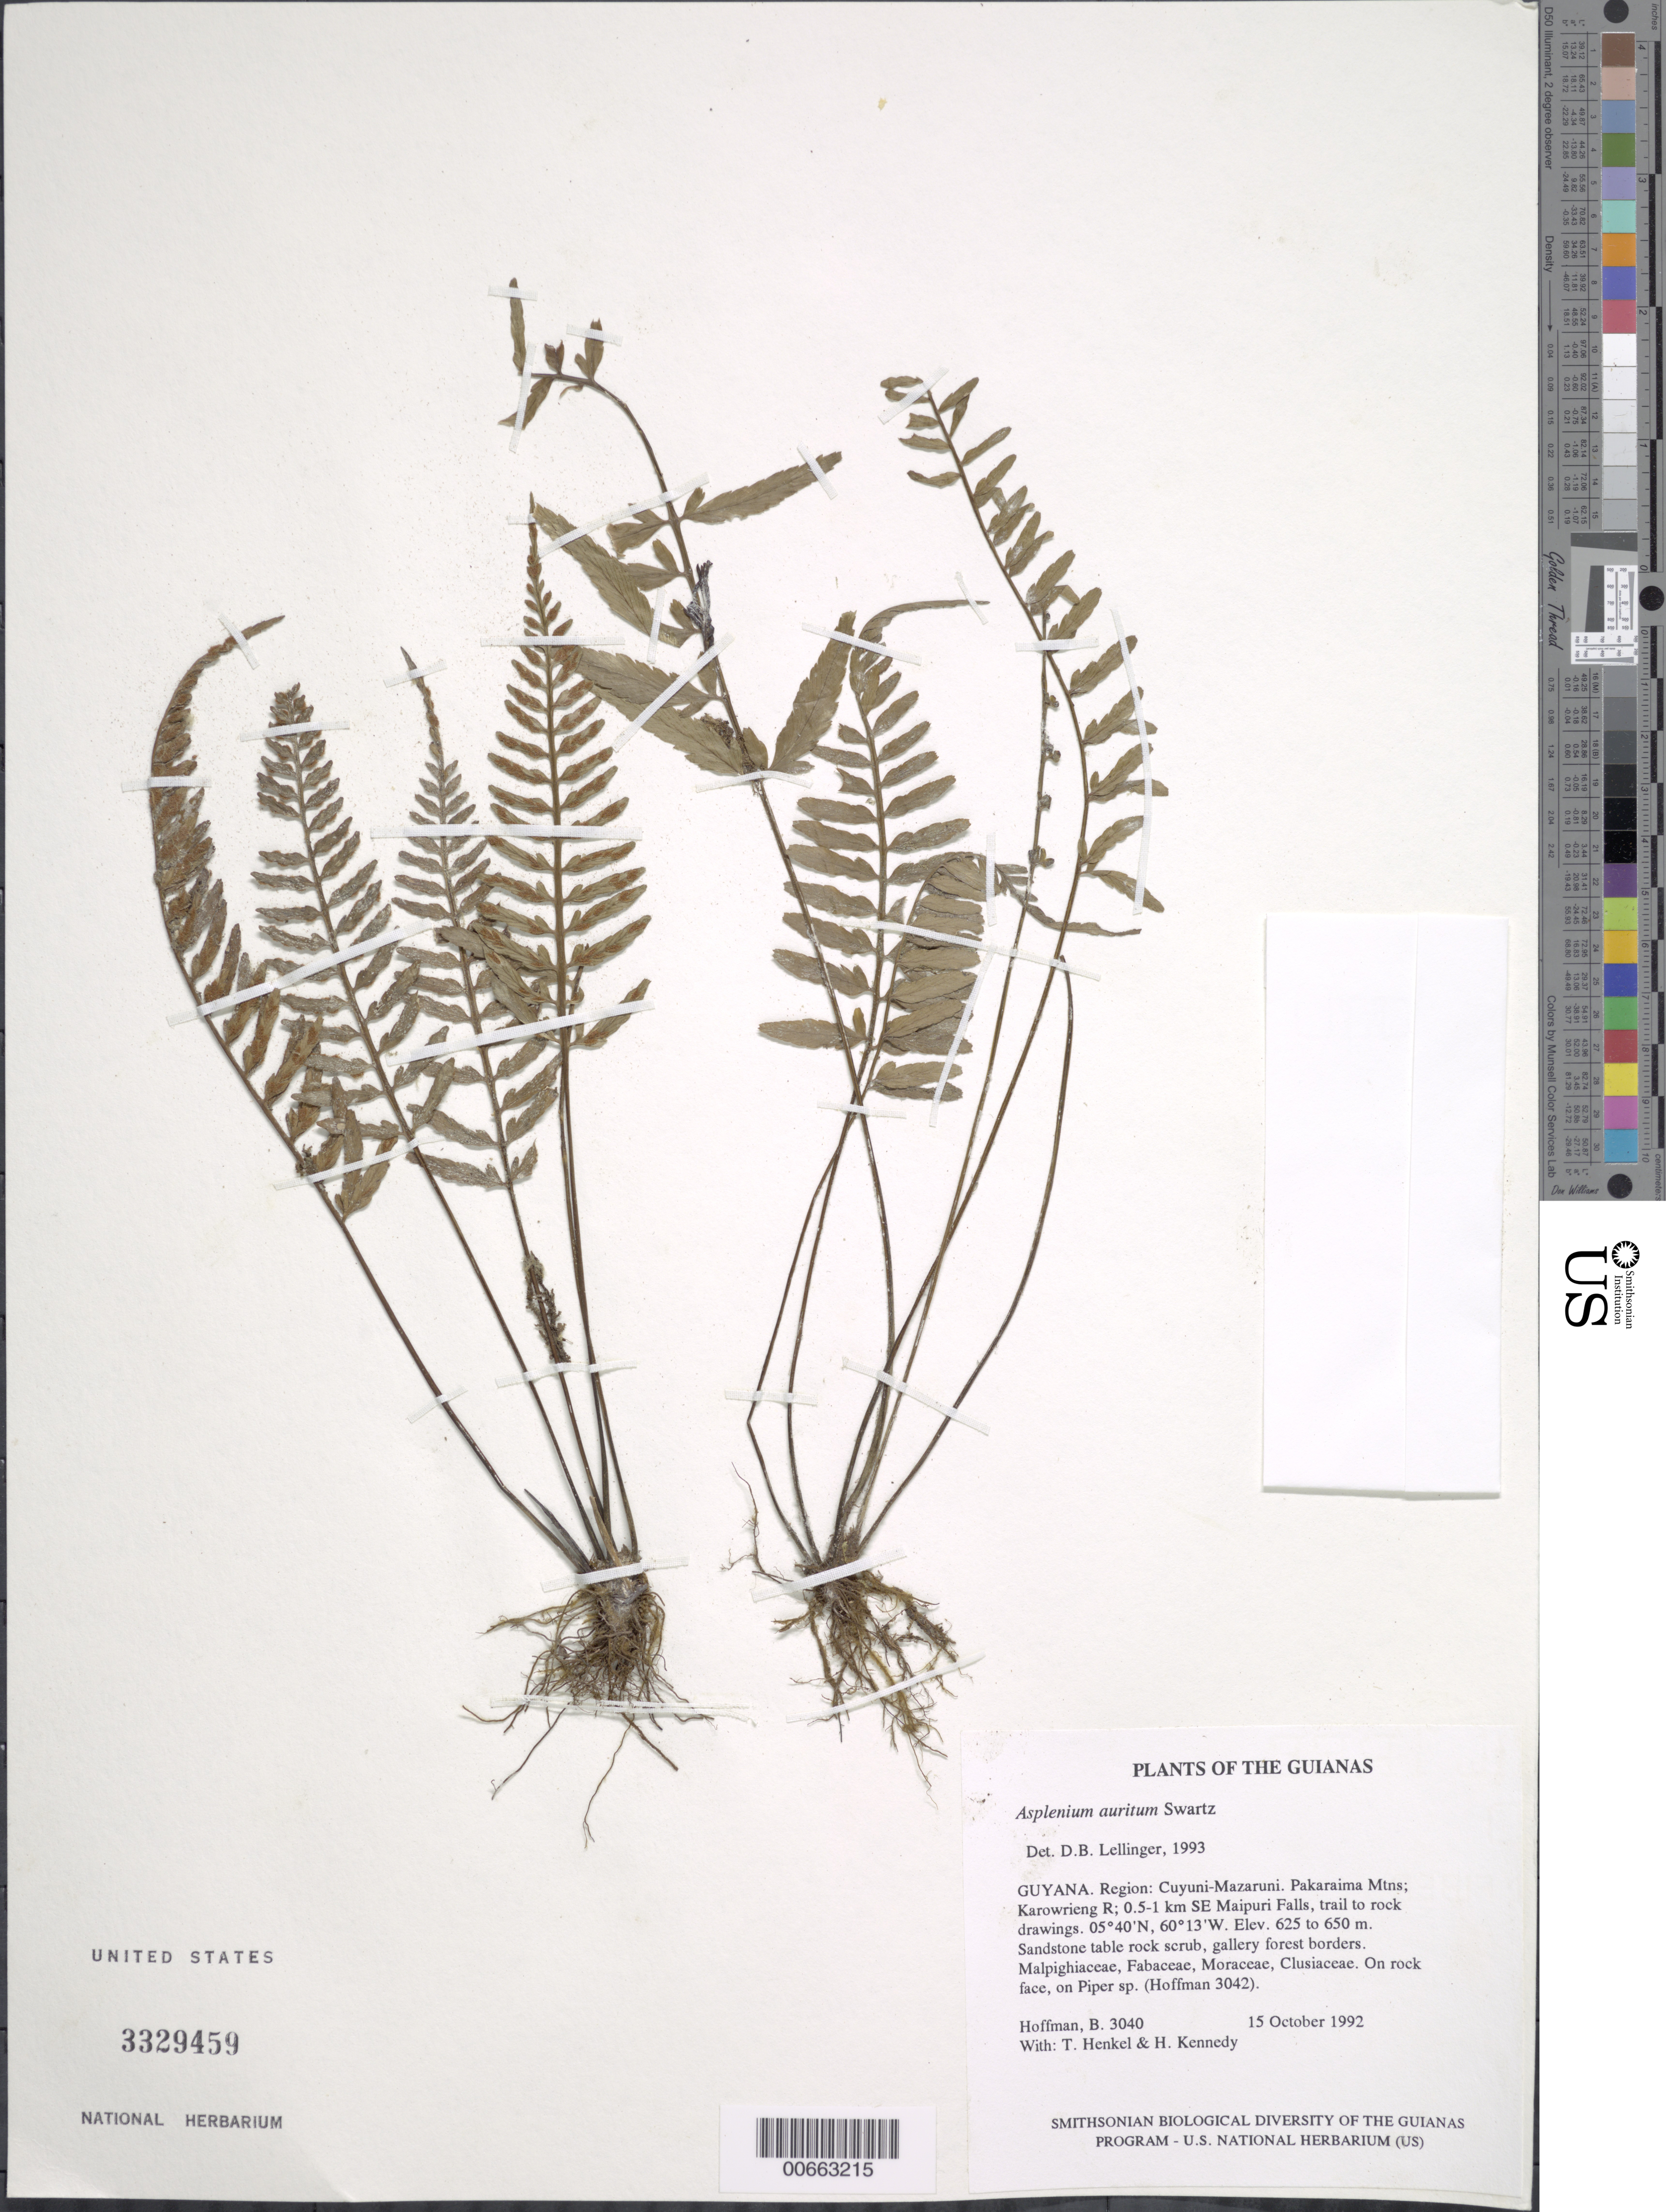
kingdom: Plantae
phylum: Tracheophyta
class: Polypodiopsida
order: Polypodiales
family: Aspleniaceae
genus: Asplenium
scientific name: Asplenium auritum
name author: Sw.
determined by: Lellinger, David B., (BOT), Smithsonian Institution - National Museum of Natural History (UNITED STATES)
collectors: B. Hoffman, T. Henkel & H. Kennedy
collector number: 3040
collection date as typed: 15 October 1992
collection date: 1992-10-15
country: Guyana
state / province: Cuyuni-Mazaruni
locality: Pakaraima Mountains; Karowrieng River; 0.5-1 km SE of Maipuri Falls, trail to rock drawings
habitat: Sandstone table rock scrub, gallery forest borders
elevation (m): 625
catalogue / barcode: US 3329459